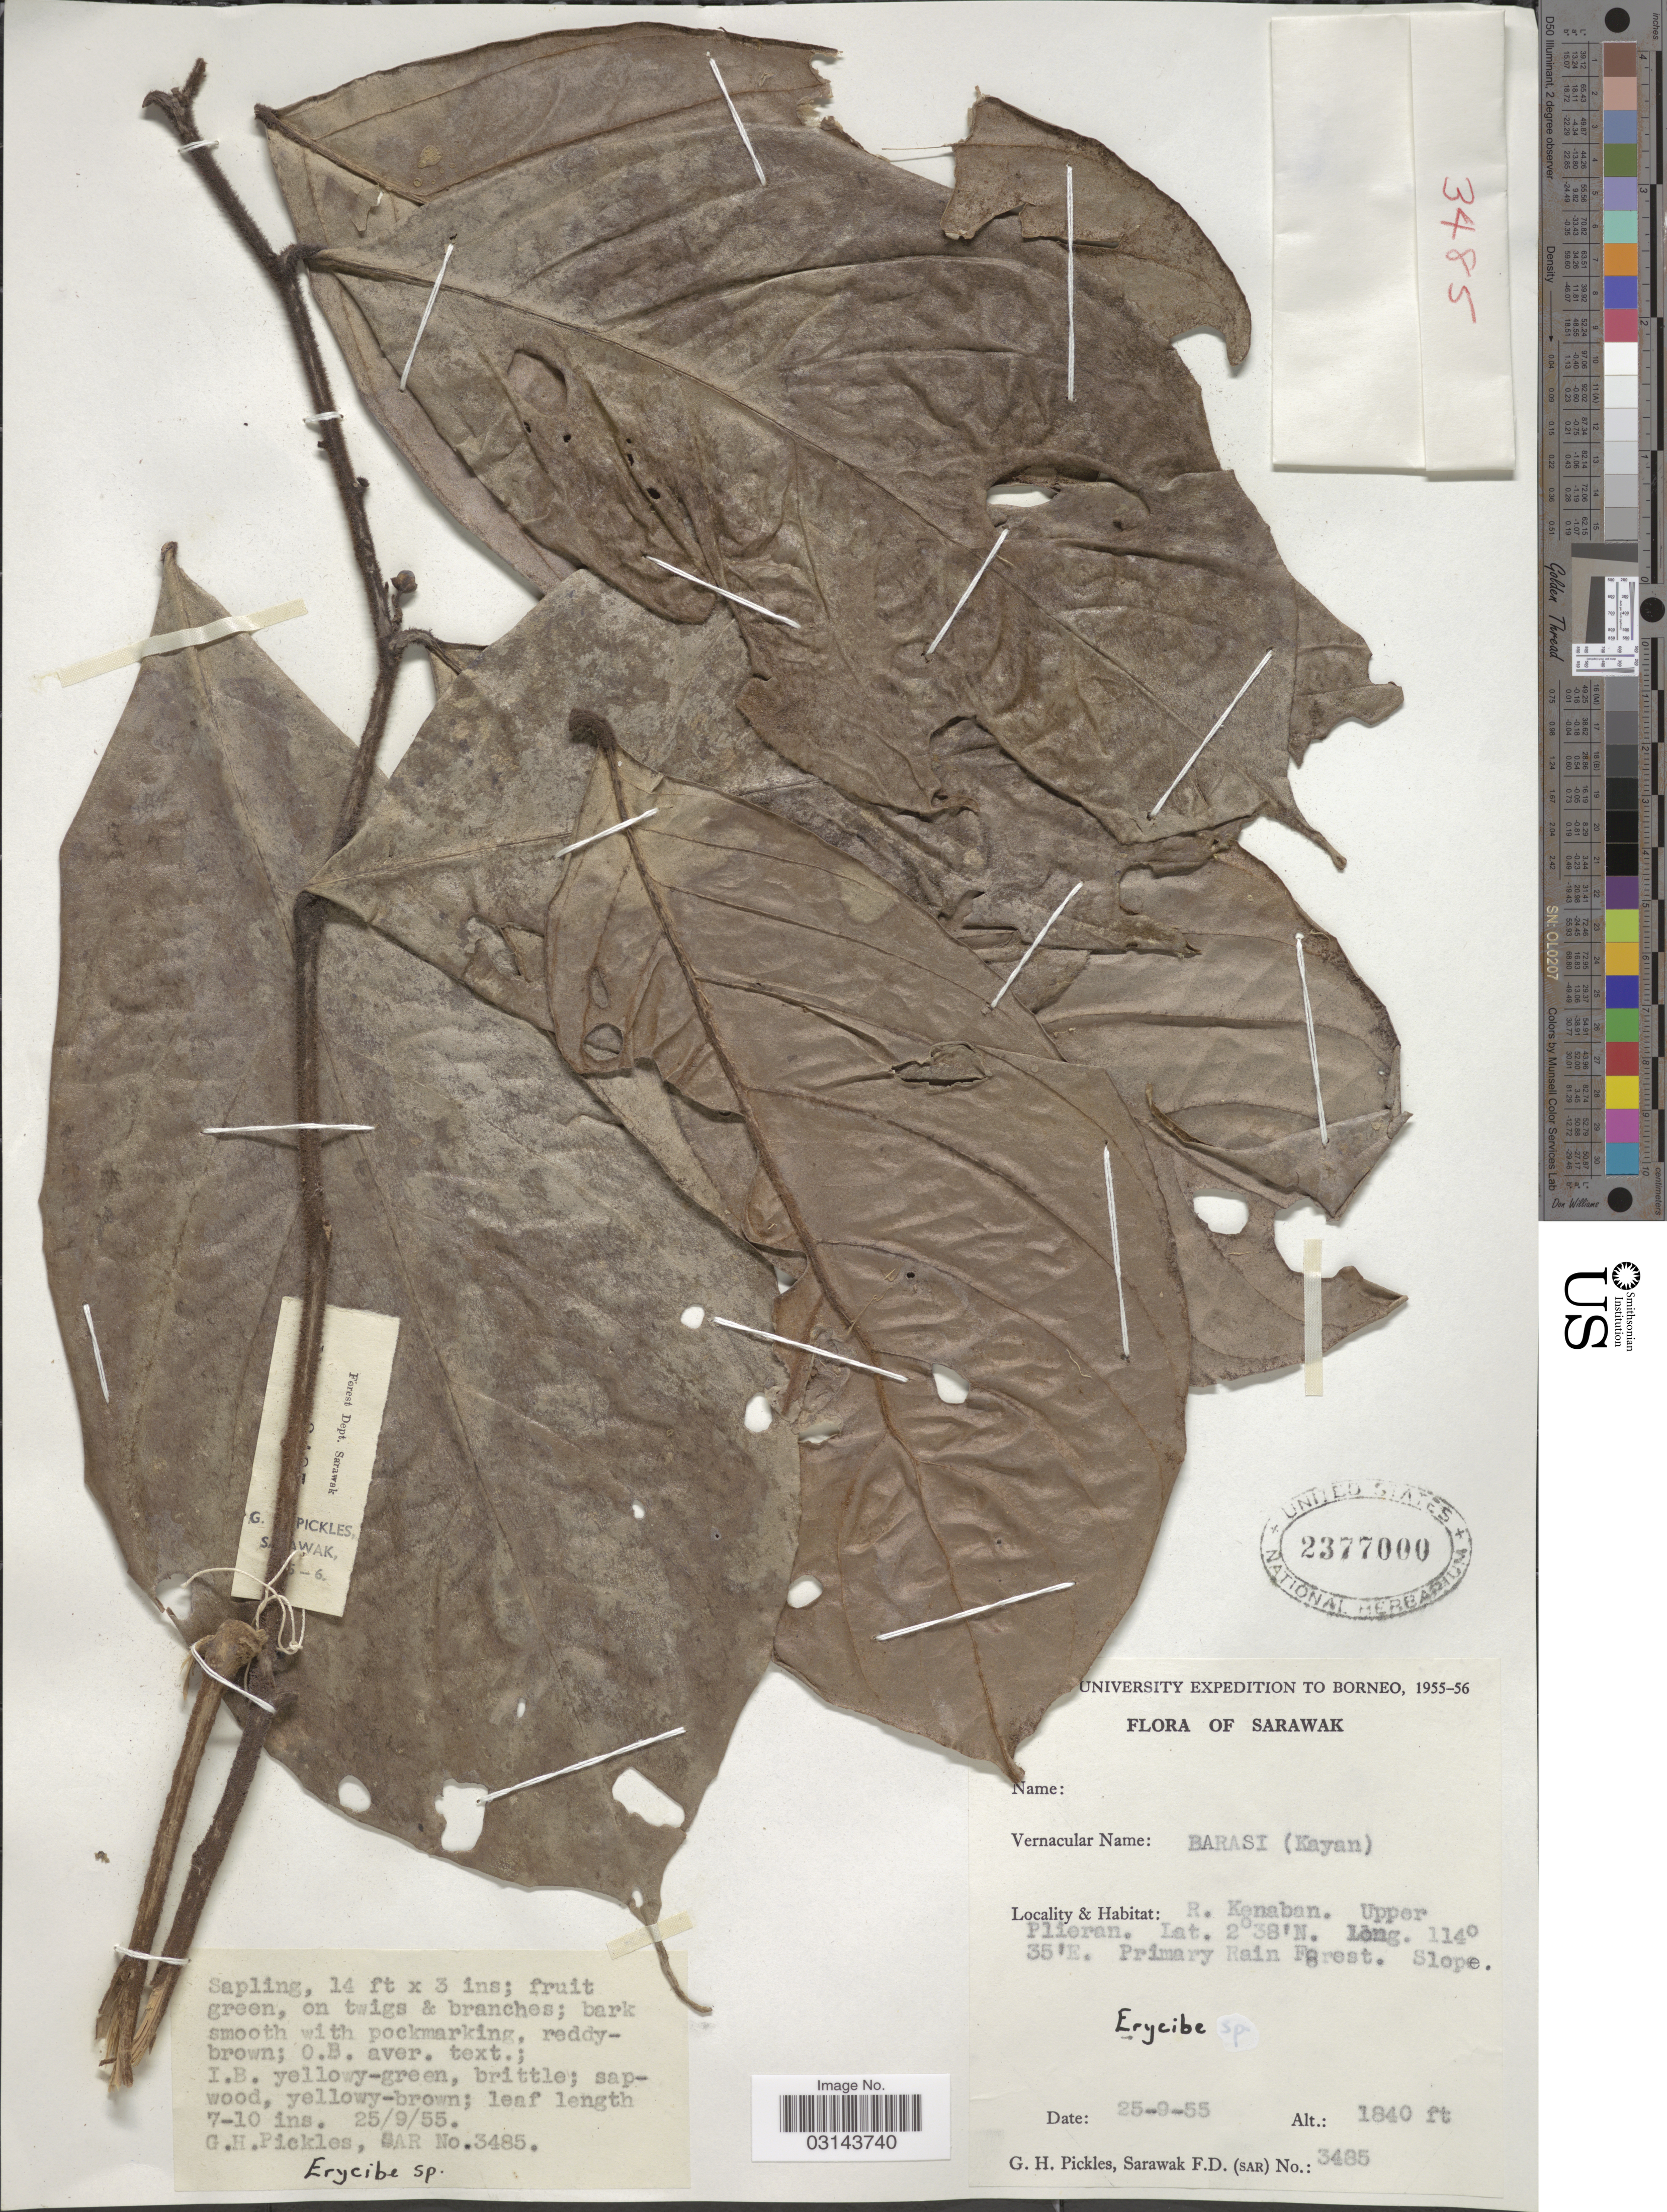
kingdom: Plantae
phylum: Tracheophyta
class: Magnoliopsida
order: Solanales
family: Convolvulaceae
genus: Erycibe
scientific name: Erycibe sp.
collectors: G. Pickles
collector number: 3485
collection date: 1955-09-25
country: Malaysia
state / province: Sarawak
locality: Borneo. R. Kenaban. Upper Plieran.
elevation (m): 561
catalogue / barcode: US 2377000